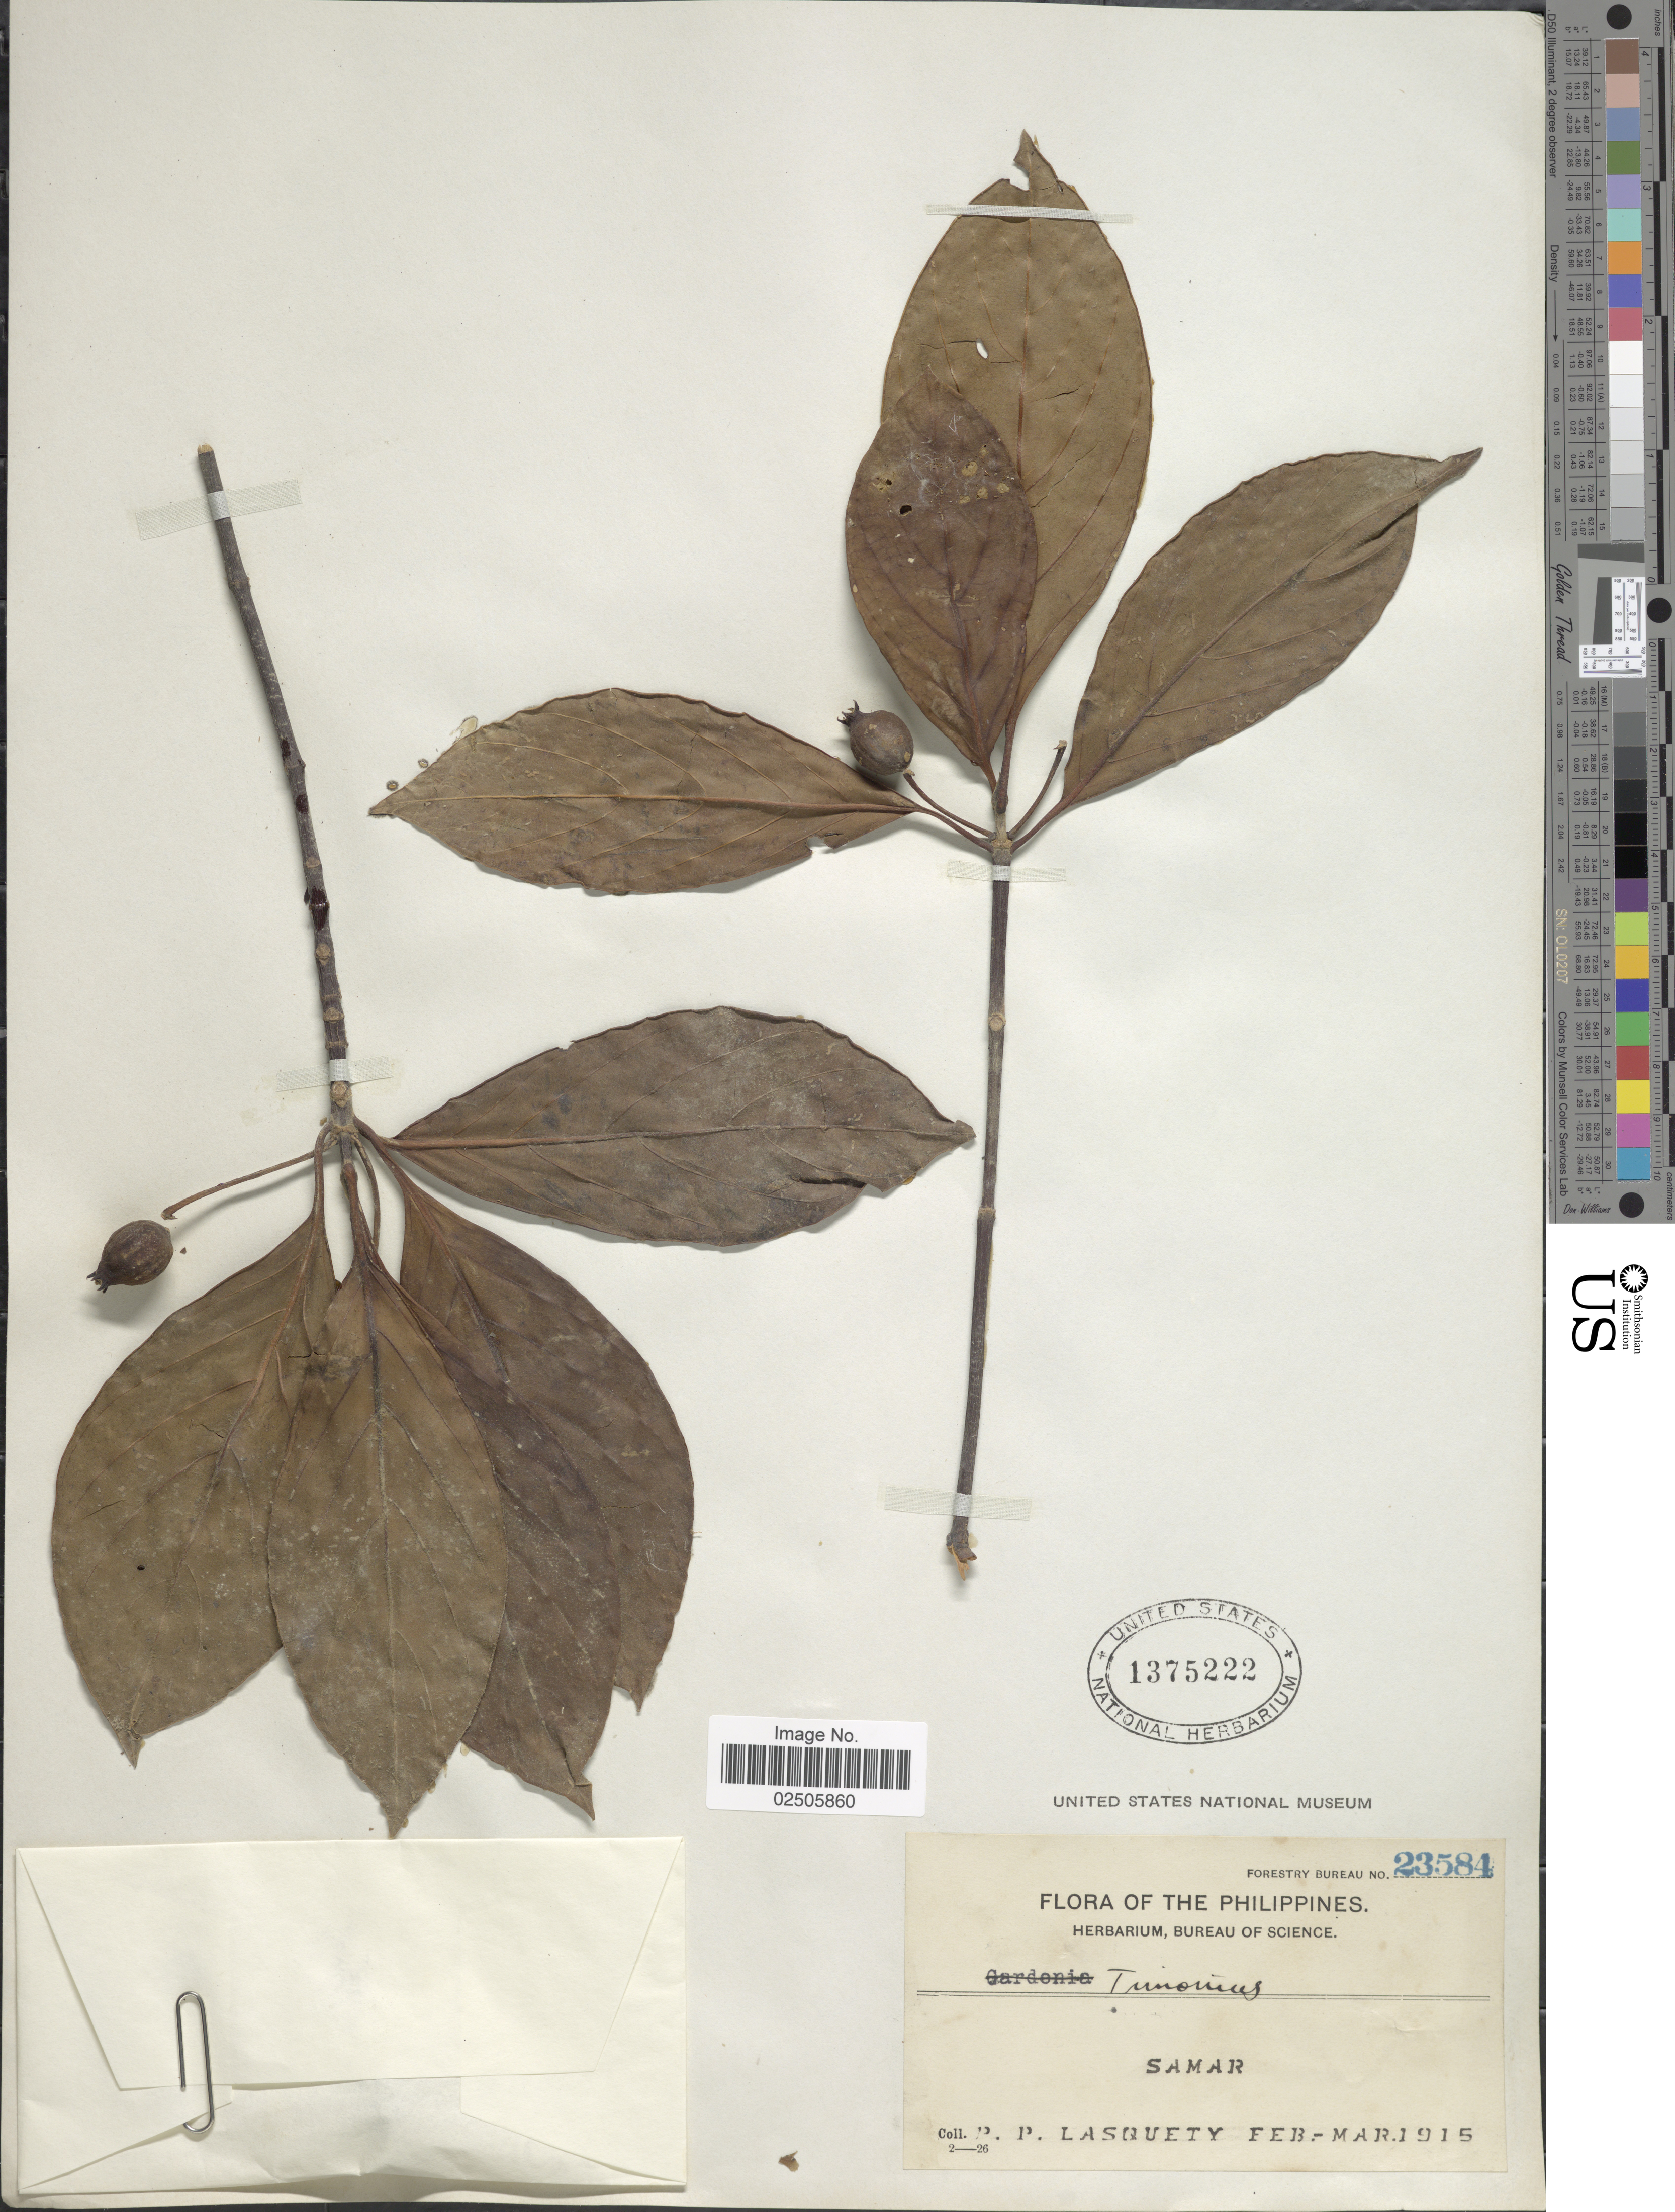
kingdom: Plantae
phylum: Tracheophyta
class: Magnoliopsida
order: Gentianales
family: Rubiaceae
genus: Timonius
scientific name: Timonius sp.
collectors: P. Lasquety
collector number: Forestry Bureau 23584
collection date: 1915-02/1915-03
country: Philippines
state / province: Eastern Visayas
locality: Samar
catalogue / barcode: US 1375222